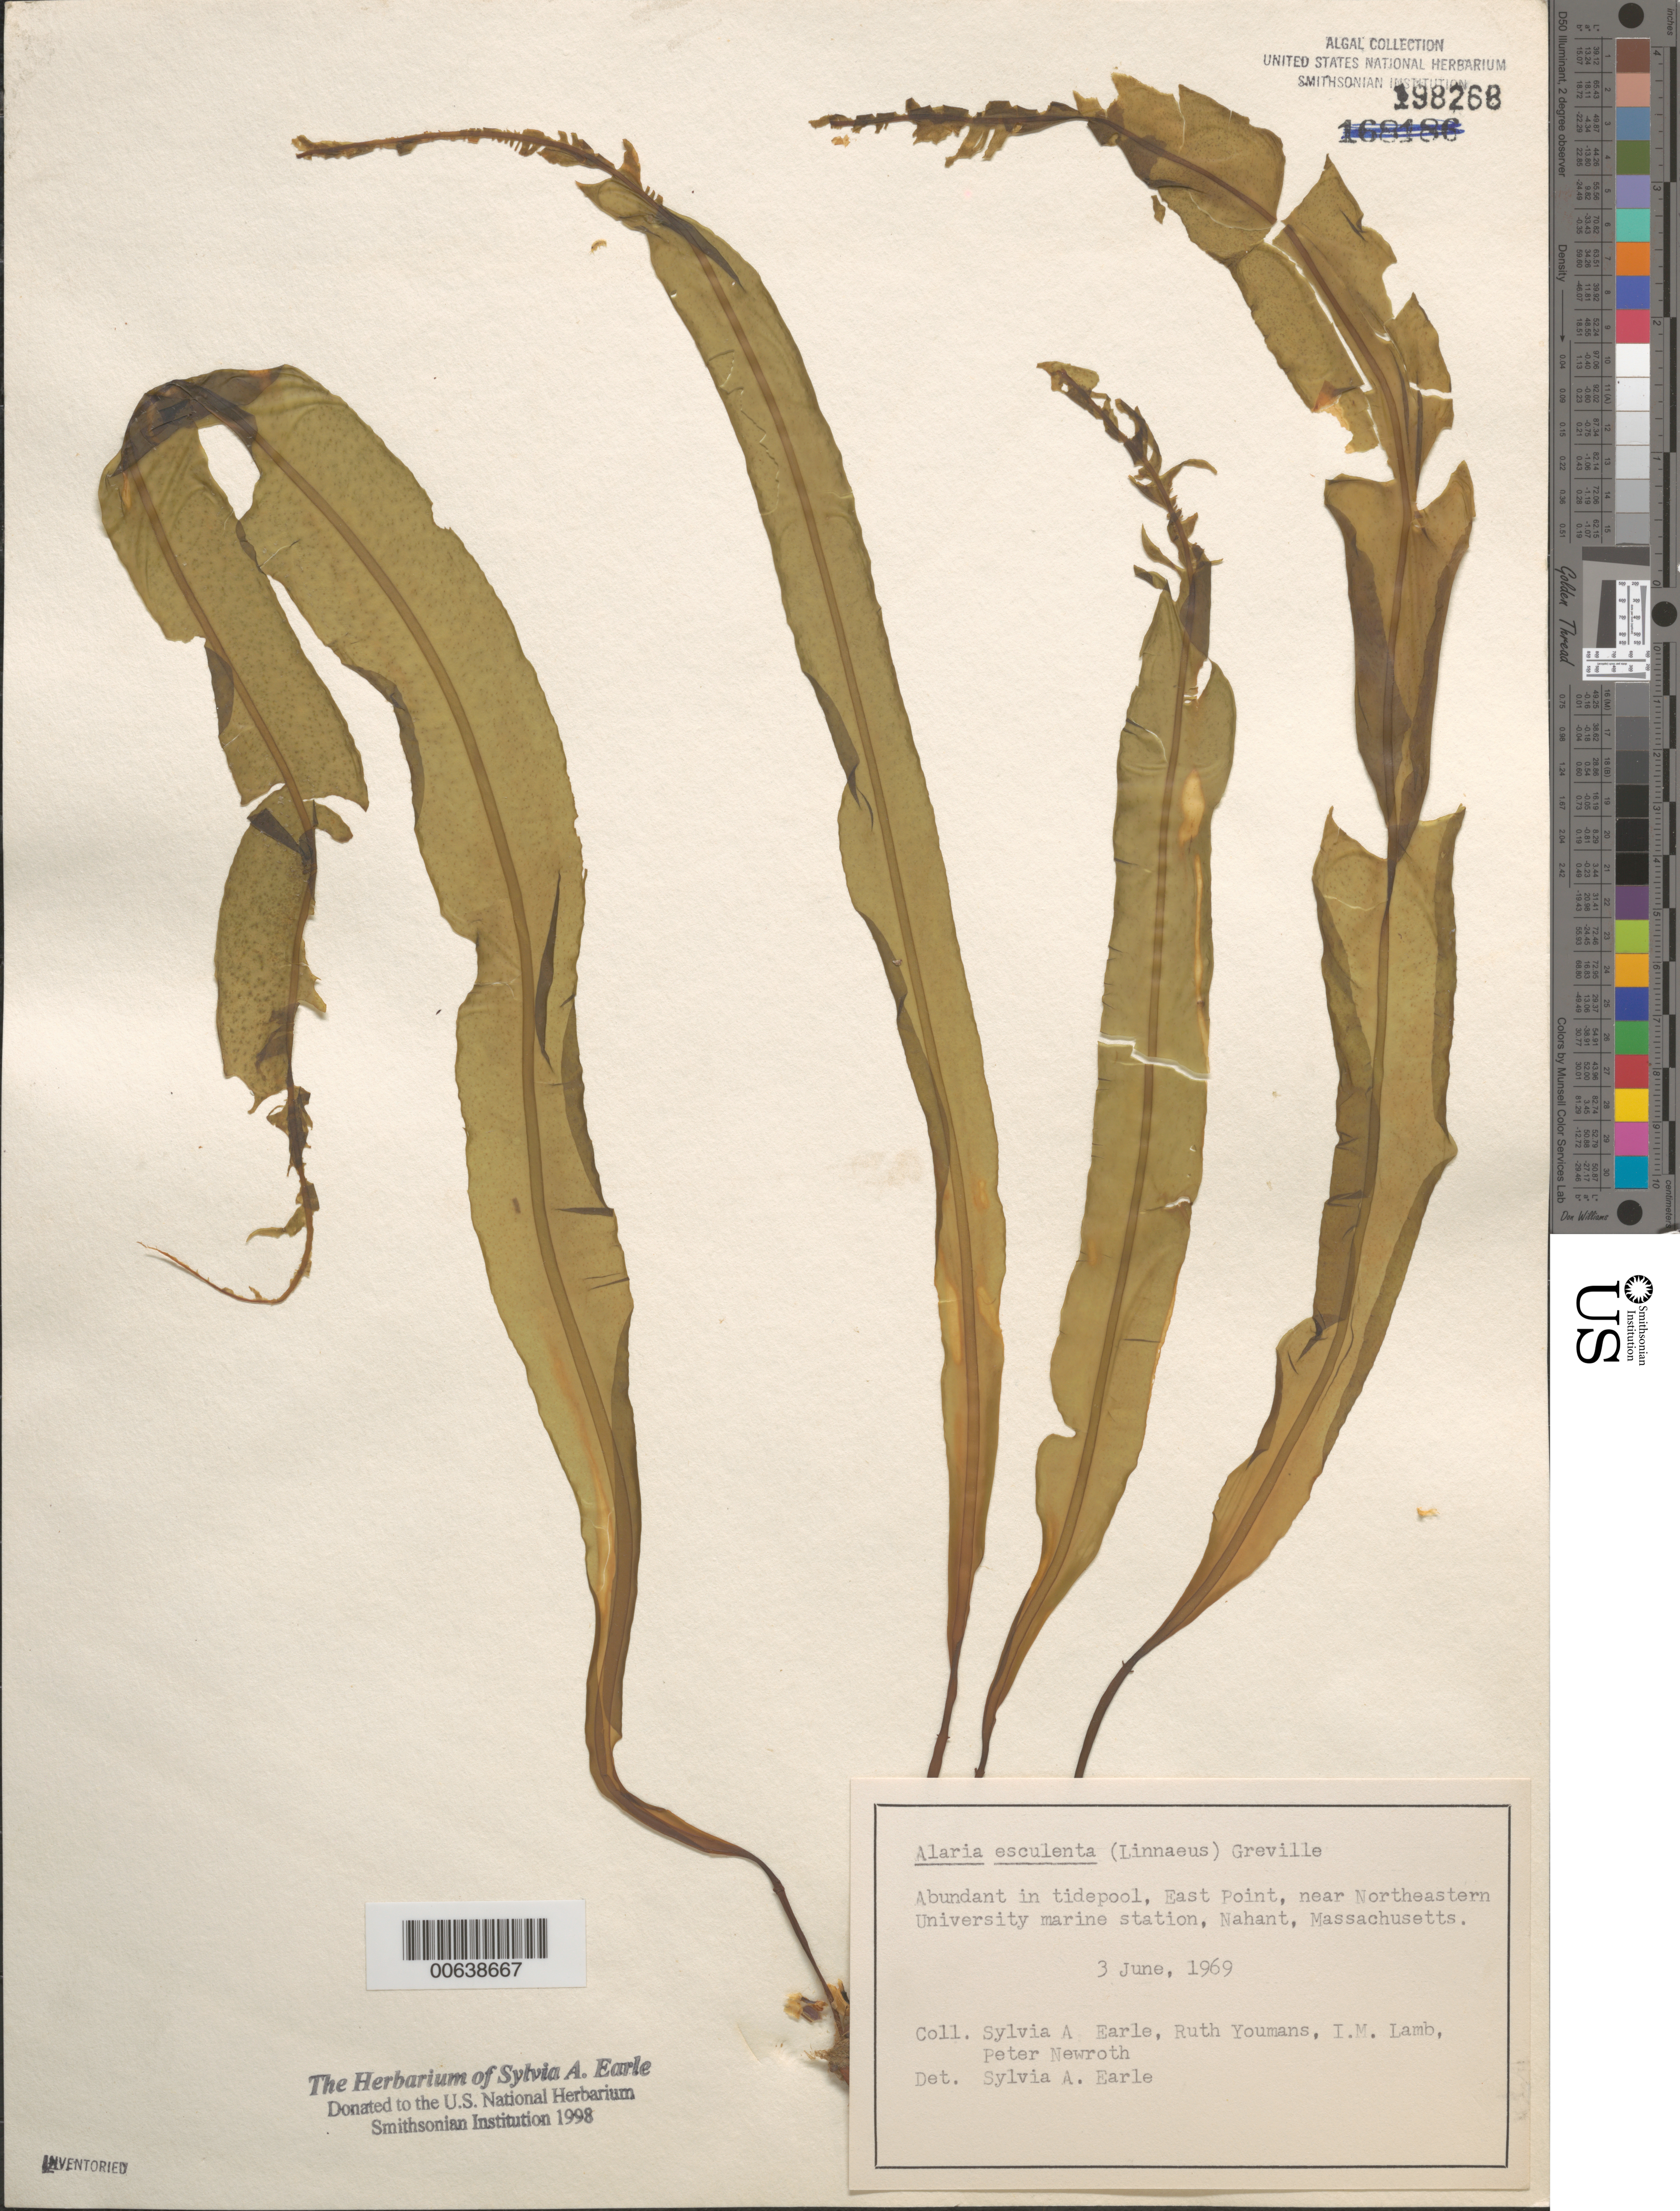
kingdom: Chromista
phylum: Ochrophyta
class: Phaeophyceae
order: Laminariales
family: Alariaceae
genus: Alaria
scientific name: Alaria esculenta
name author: (L.) Greville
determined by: Earle, S. A.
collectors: S. A. Earle, R. Youmans, I. M. Lamb & P. R. Newroth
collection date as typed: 03 Jun 1969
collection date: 1969-06-03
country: United States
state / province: Massachusetts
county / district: Essex County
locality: East Point, Nahant, near Northeastern University marine station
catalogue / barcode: US 198268